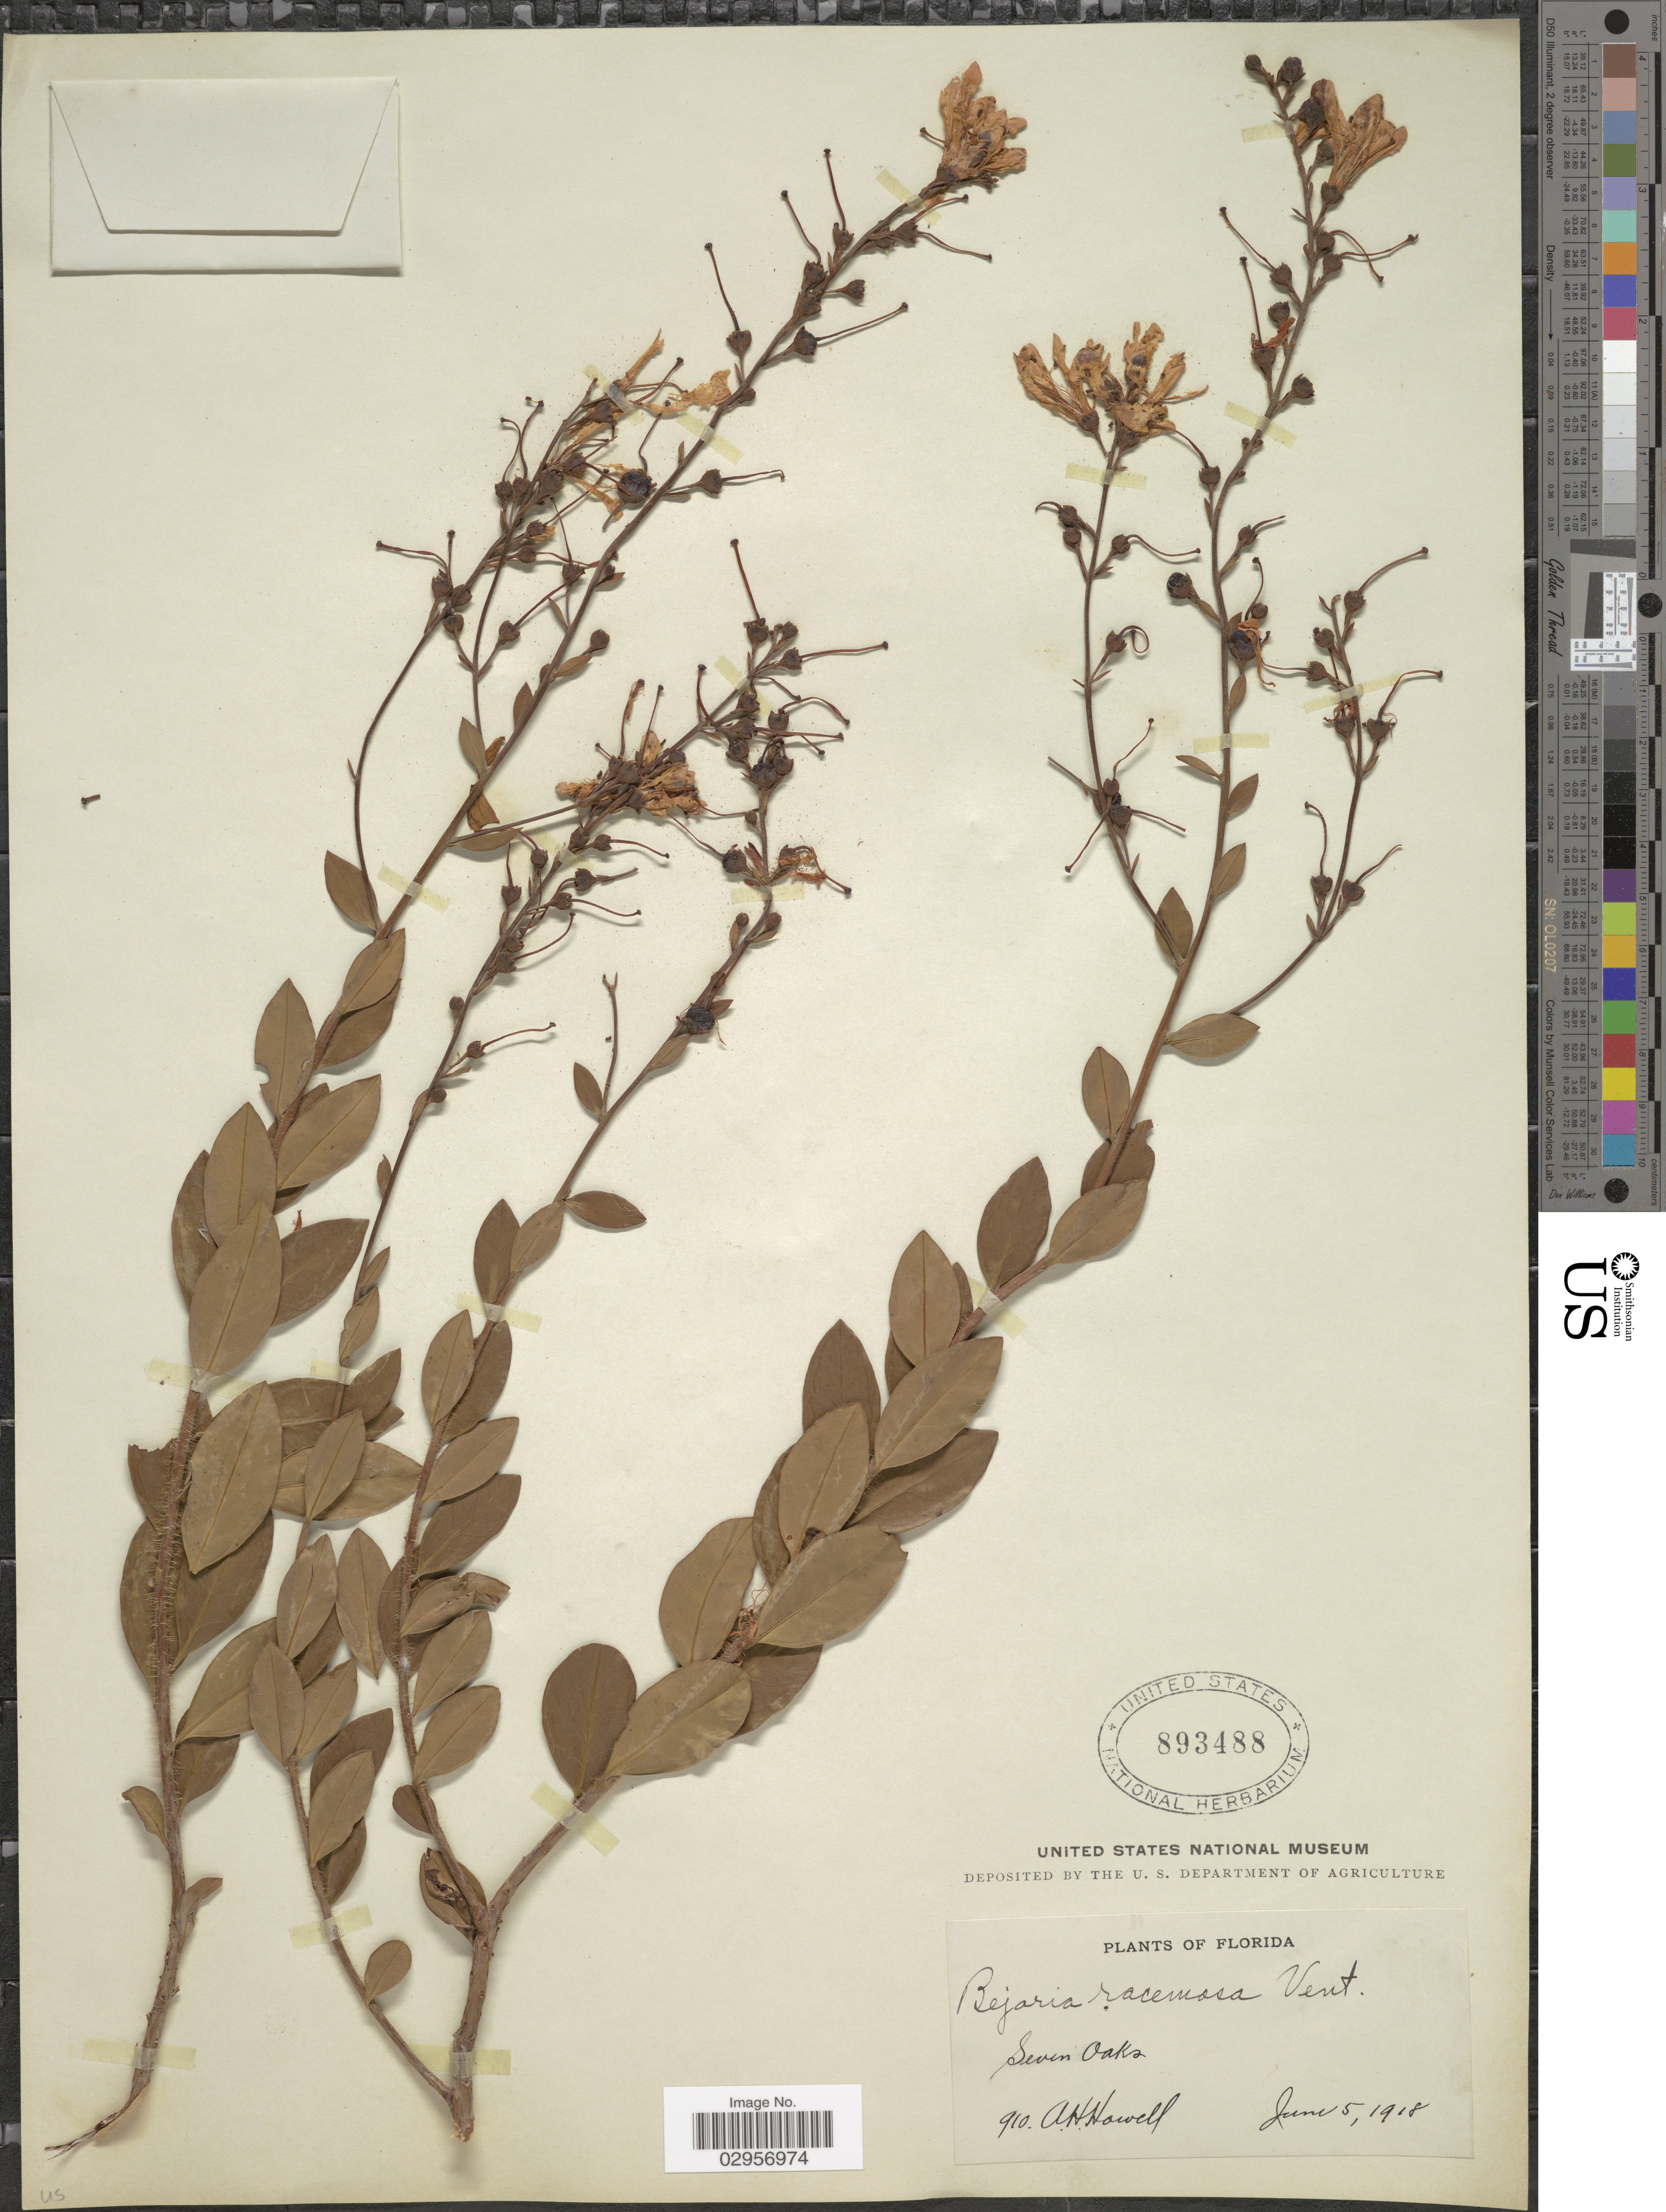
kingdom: Plantae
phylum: Tracheophyta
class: Magnoliopsida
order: Ericales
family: Ericaceae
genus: Bejaria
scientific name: Bejaria racemosa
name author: Vent.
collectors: A. Howell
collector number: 910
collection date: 1918-06-05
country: United States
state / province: Florida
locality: Seven Oaks.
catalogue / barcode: US 893488